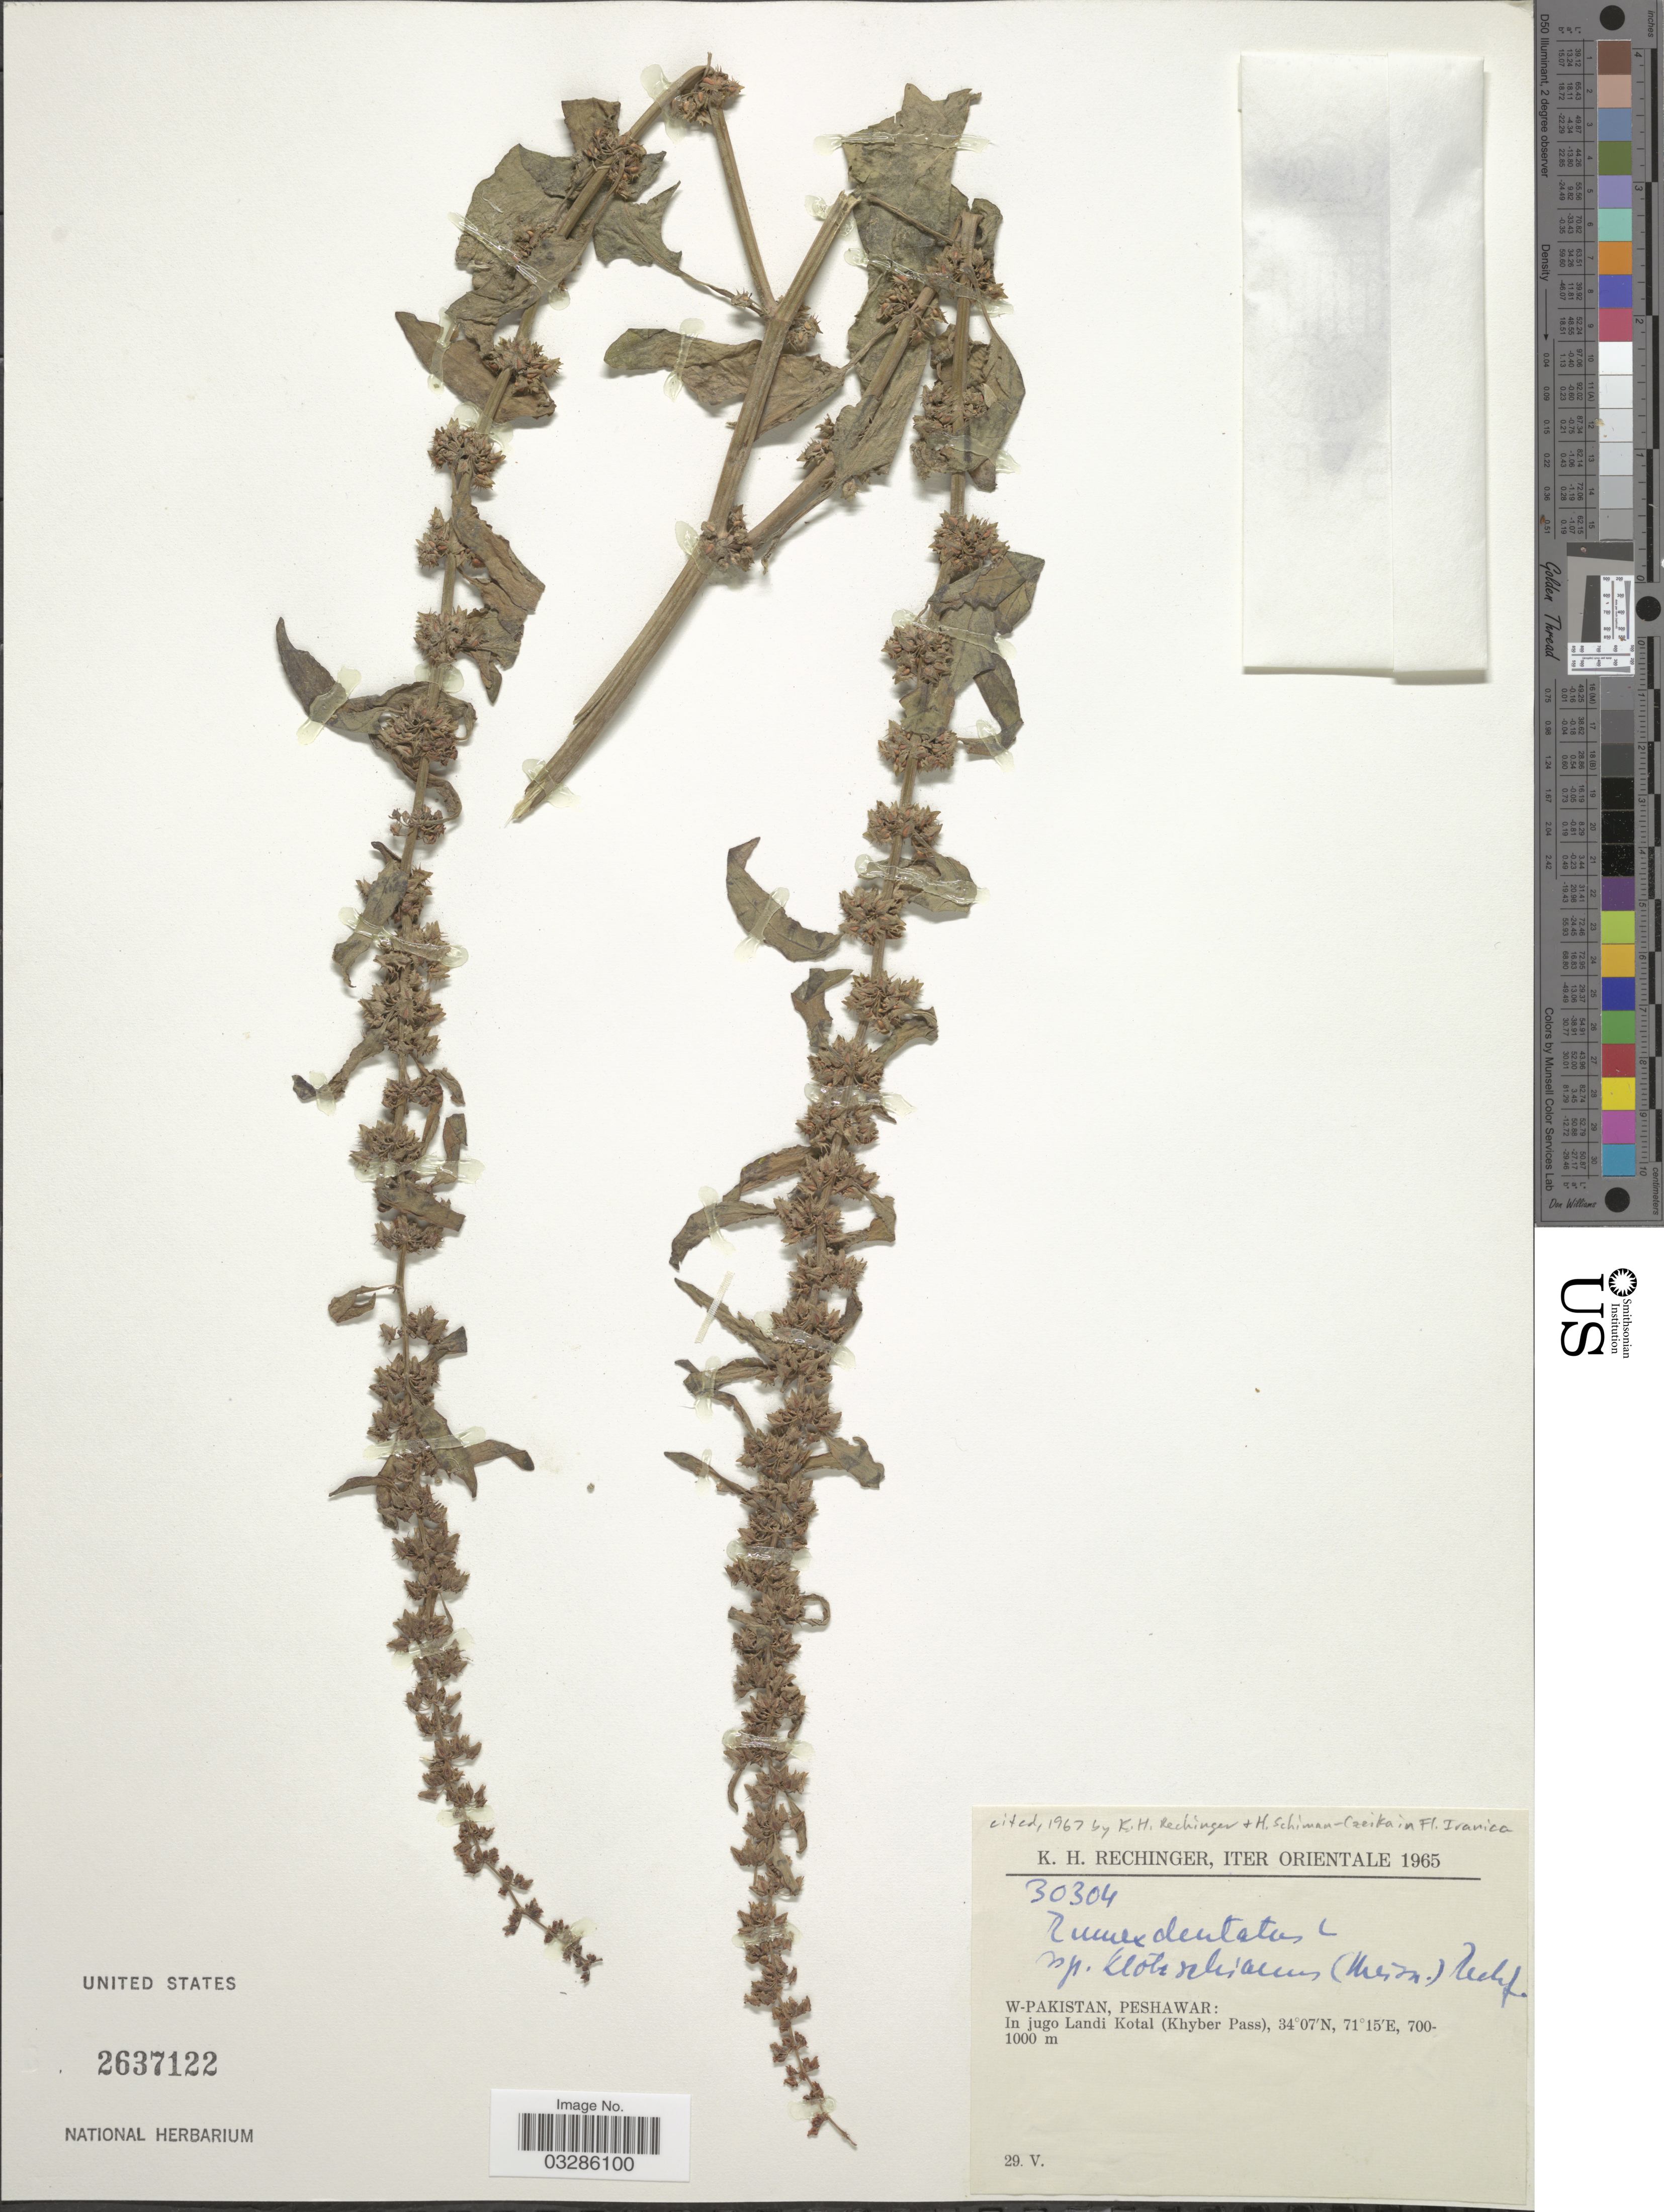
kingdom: Plantae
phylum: Tracheophyta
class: Magnoliopsida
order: Caryophyllales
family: Polygonaceae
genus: Rumex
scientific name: Rumex dentatus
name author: L.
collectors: K. H. Rechinger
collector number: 30304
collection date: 1965-05-29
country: Pakistan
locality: W-Pakistan, Peshawar: In jugo Landi Kotal (Khyber Pass).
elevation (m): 700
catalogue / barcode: US 2637122